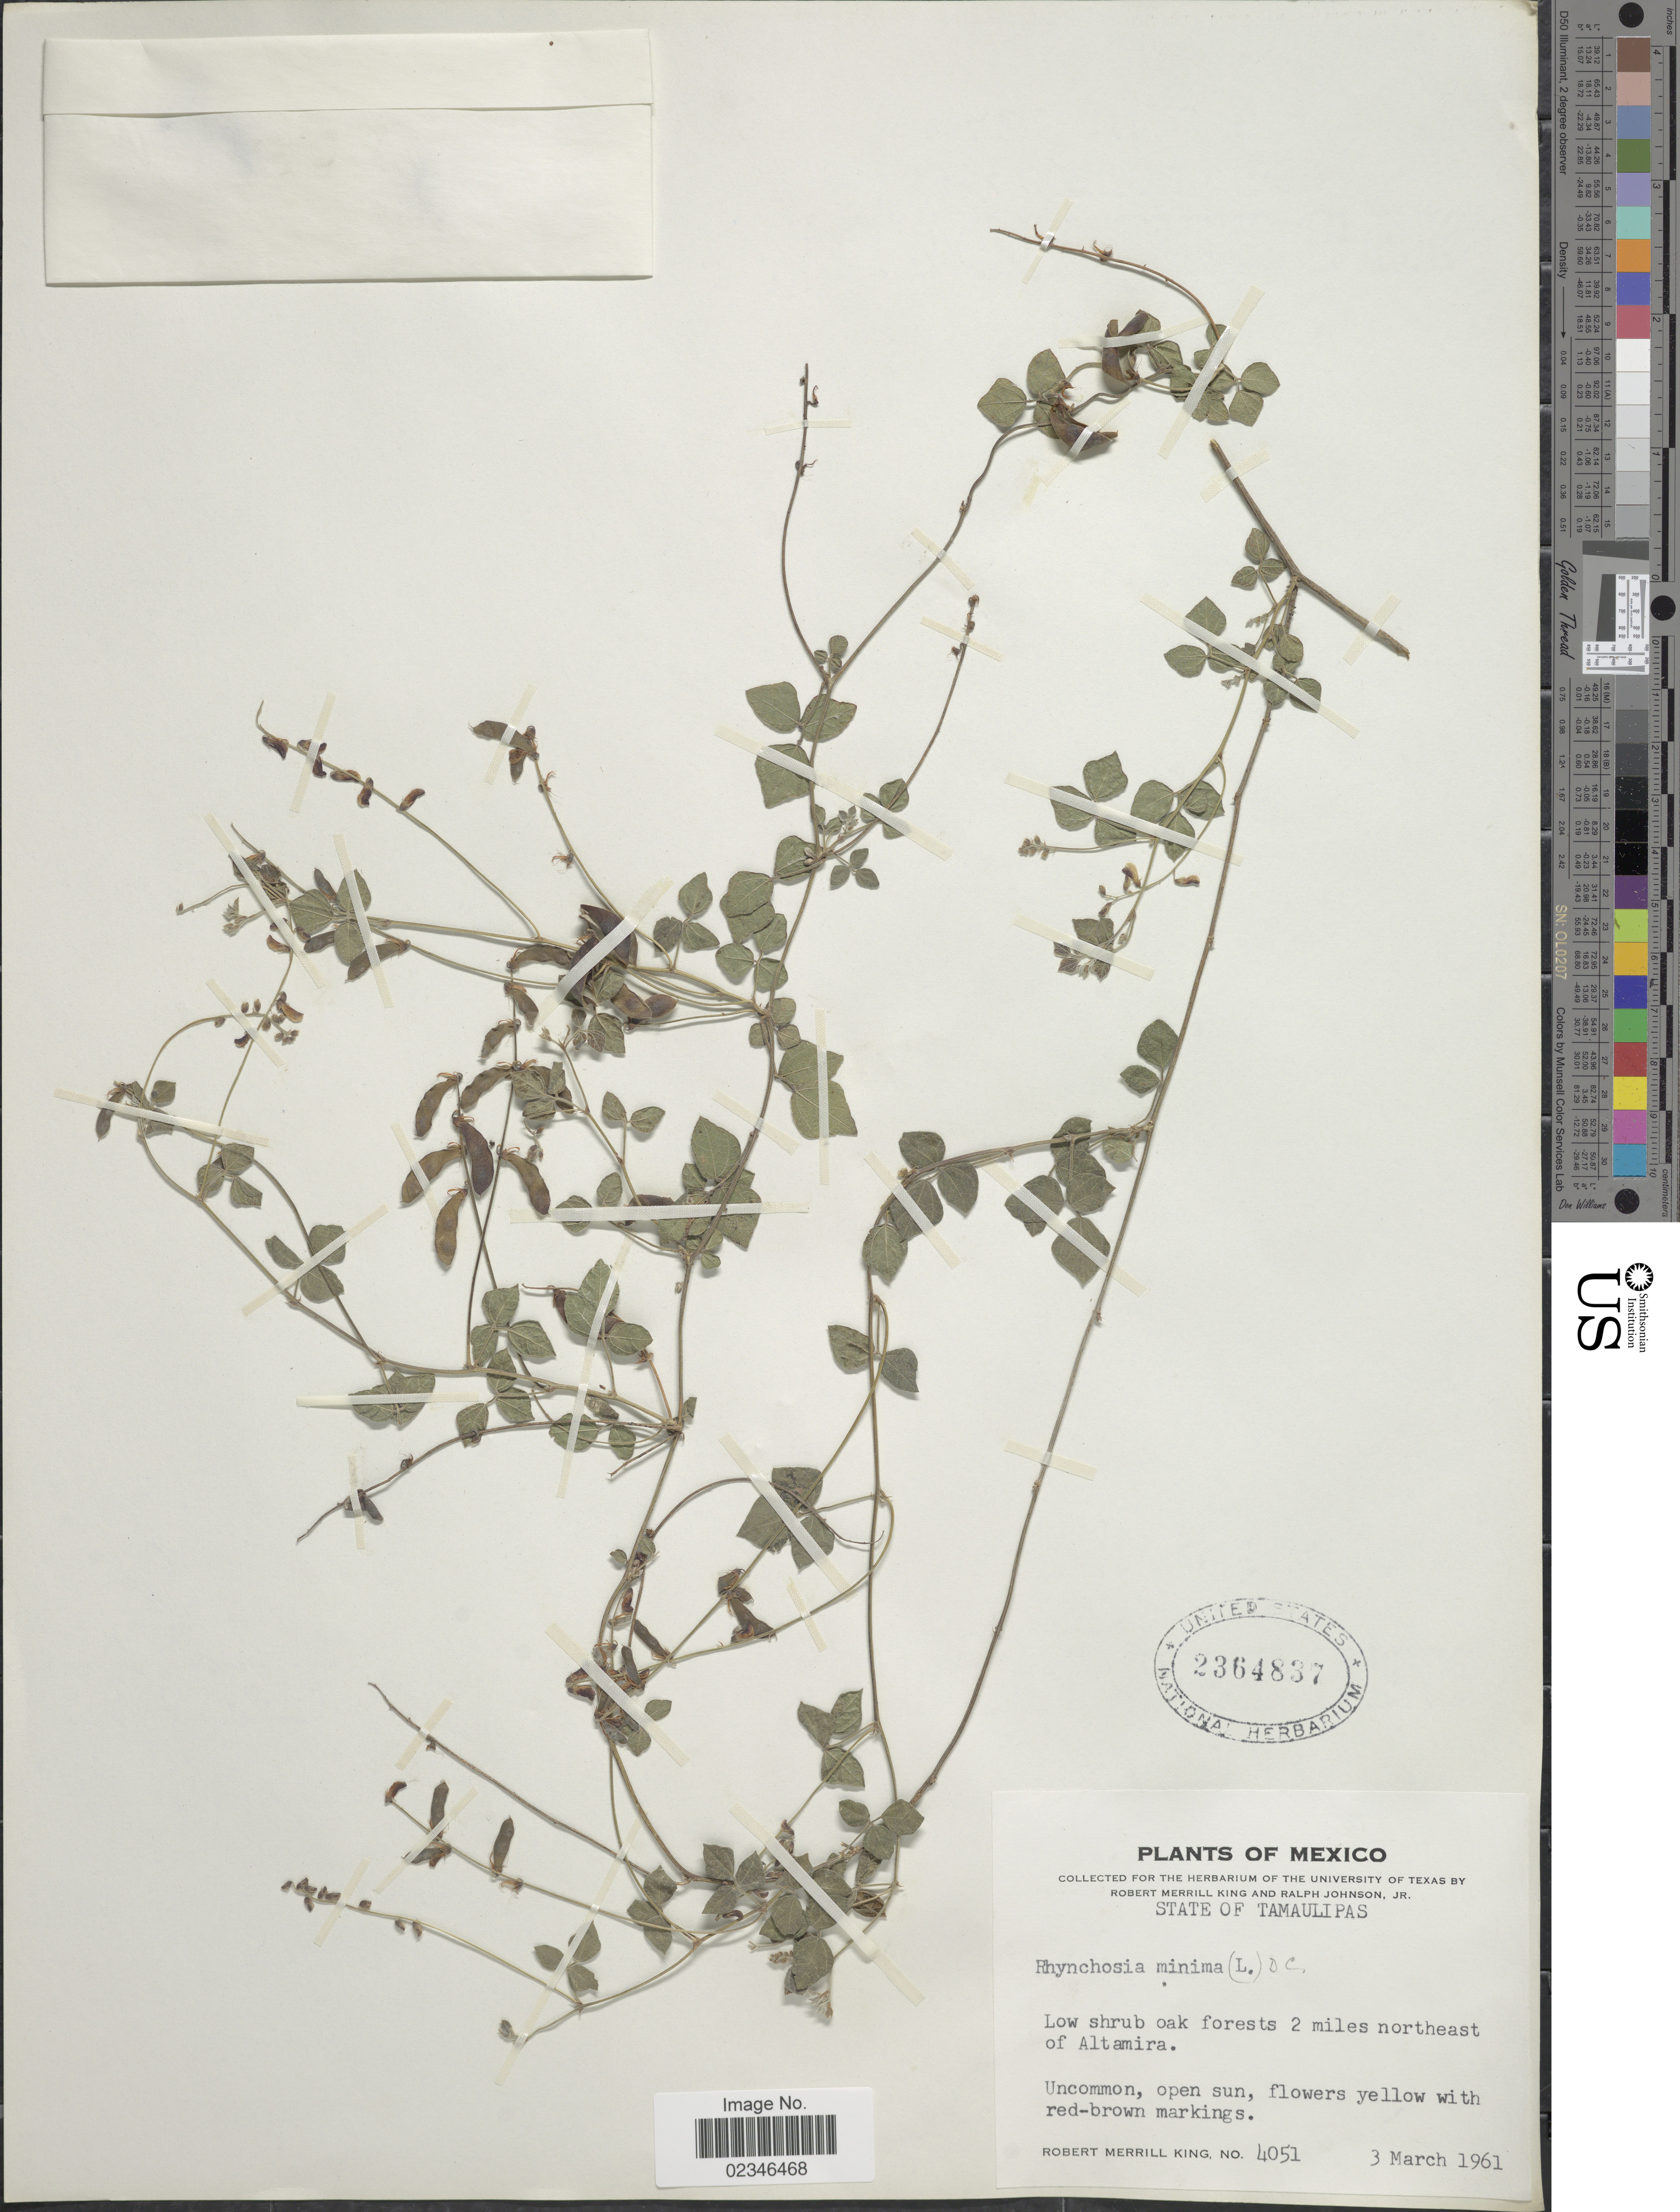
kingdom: Plantae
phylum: Tracheophyta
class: Magnoliopsida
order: Fabales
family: Fabaceae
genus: Rhynchosia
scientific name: Rhynchosia minima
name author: (L.) DC.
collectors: R. M. King & R. Johnson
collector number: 4051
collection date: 1961-03-03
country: Mexico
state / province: Tamaulipas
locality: State of Tamaulipas. Low shrub oak forests 2 miles northeast of Altamira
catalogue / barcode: US 2364837